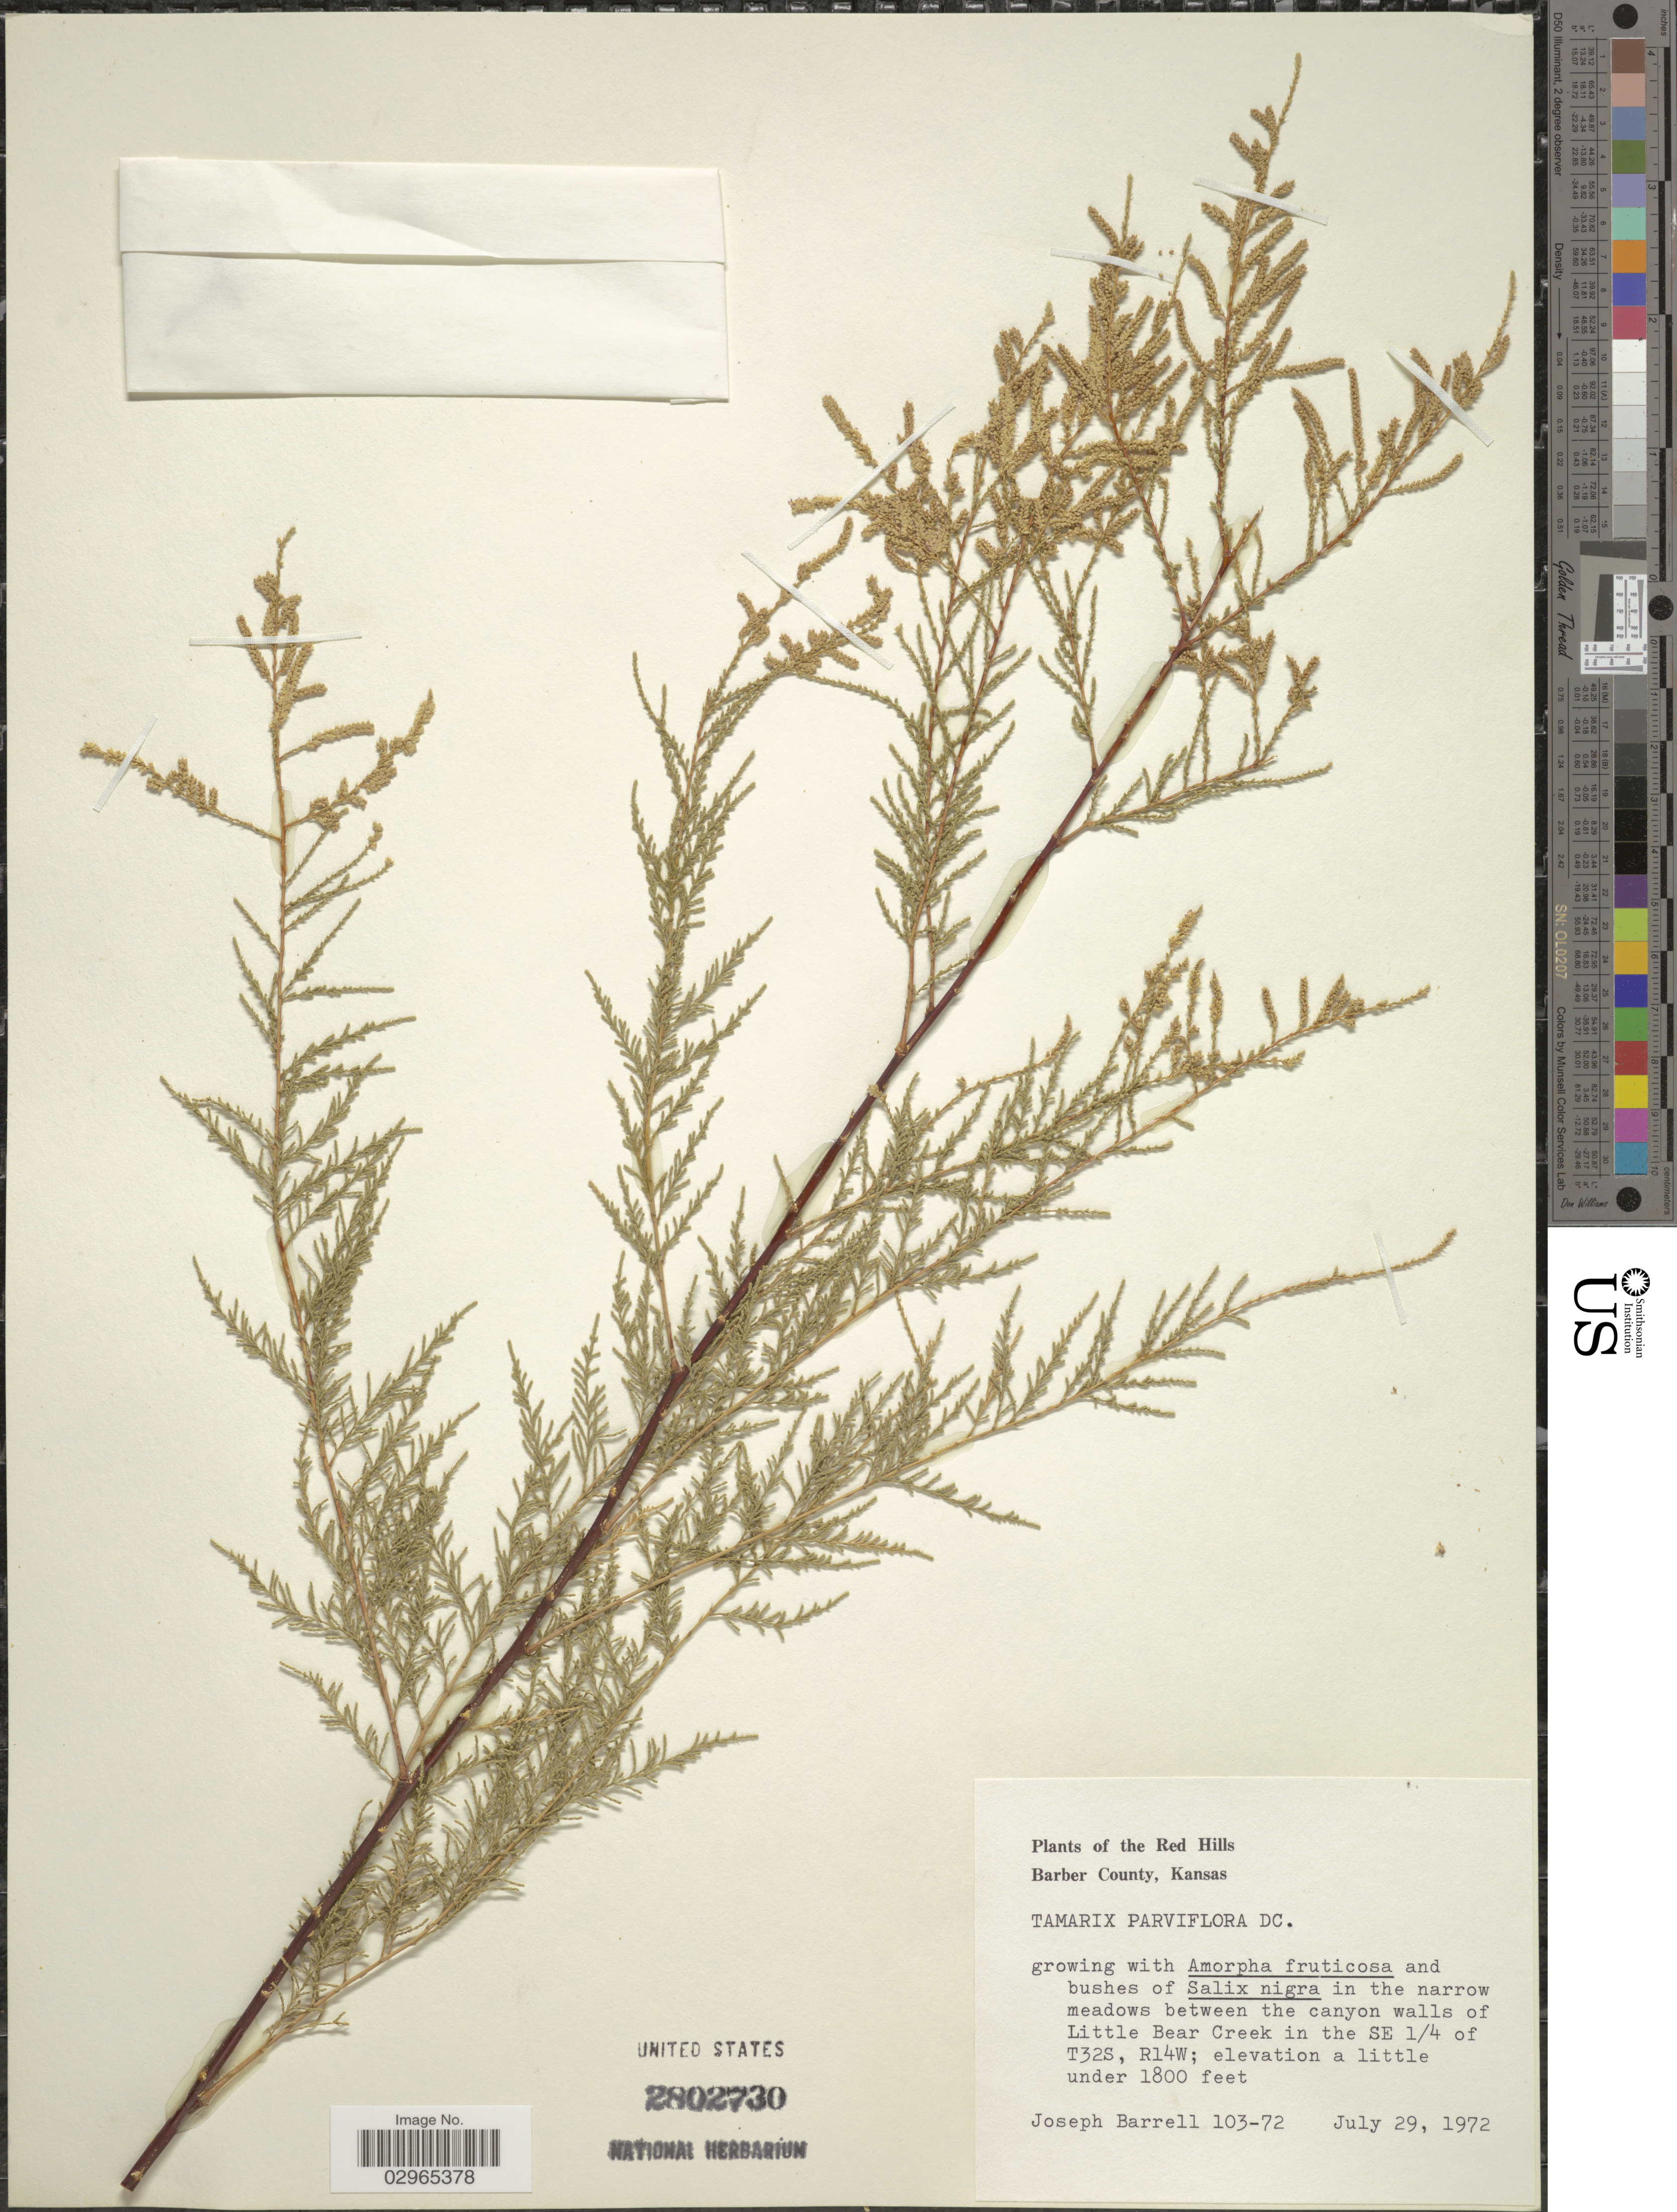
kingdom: Plantae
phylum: Tracheophyta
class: Magnoliopsida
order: Caryophyllales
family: Tamaricaceae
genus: Tamarix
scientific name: Tamarix parviflora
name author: DC.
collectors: J. Barrell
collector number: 103-72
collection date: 1972-07-29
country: United States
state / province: Kansas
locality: The Red Hills. Barber County. Between the canyon walls of Little Bear Creek in the SE 1/4 of T32S, R14W.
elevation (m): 549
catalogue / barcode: US 2802730